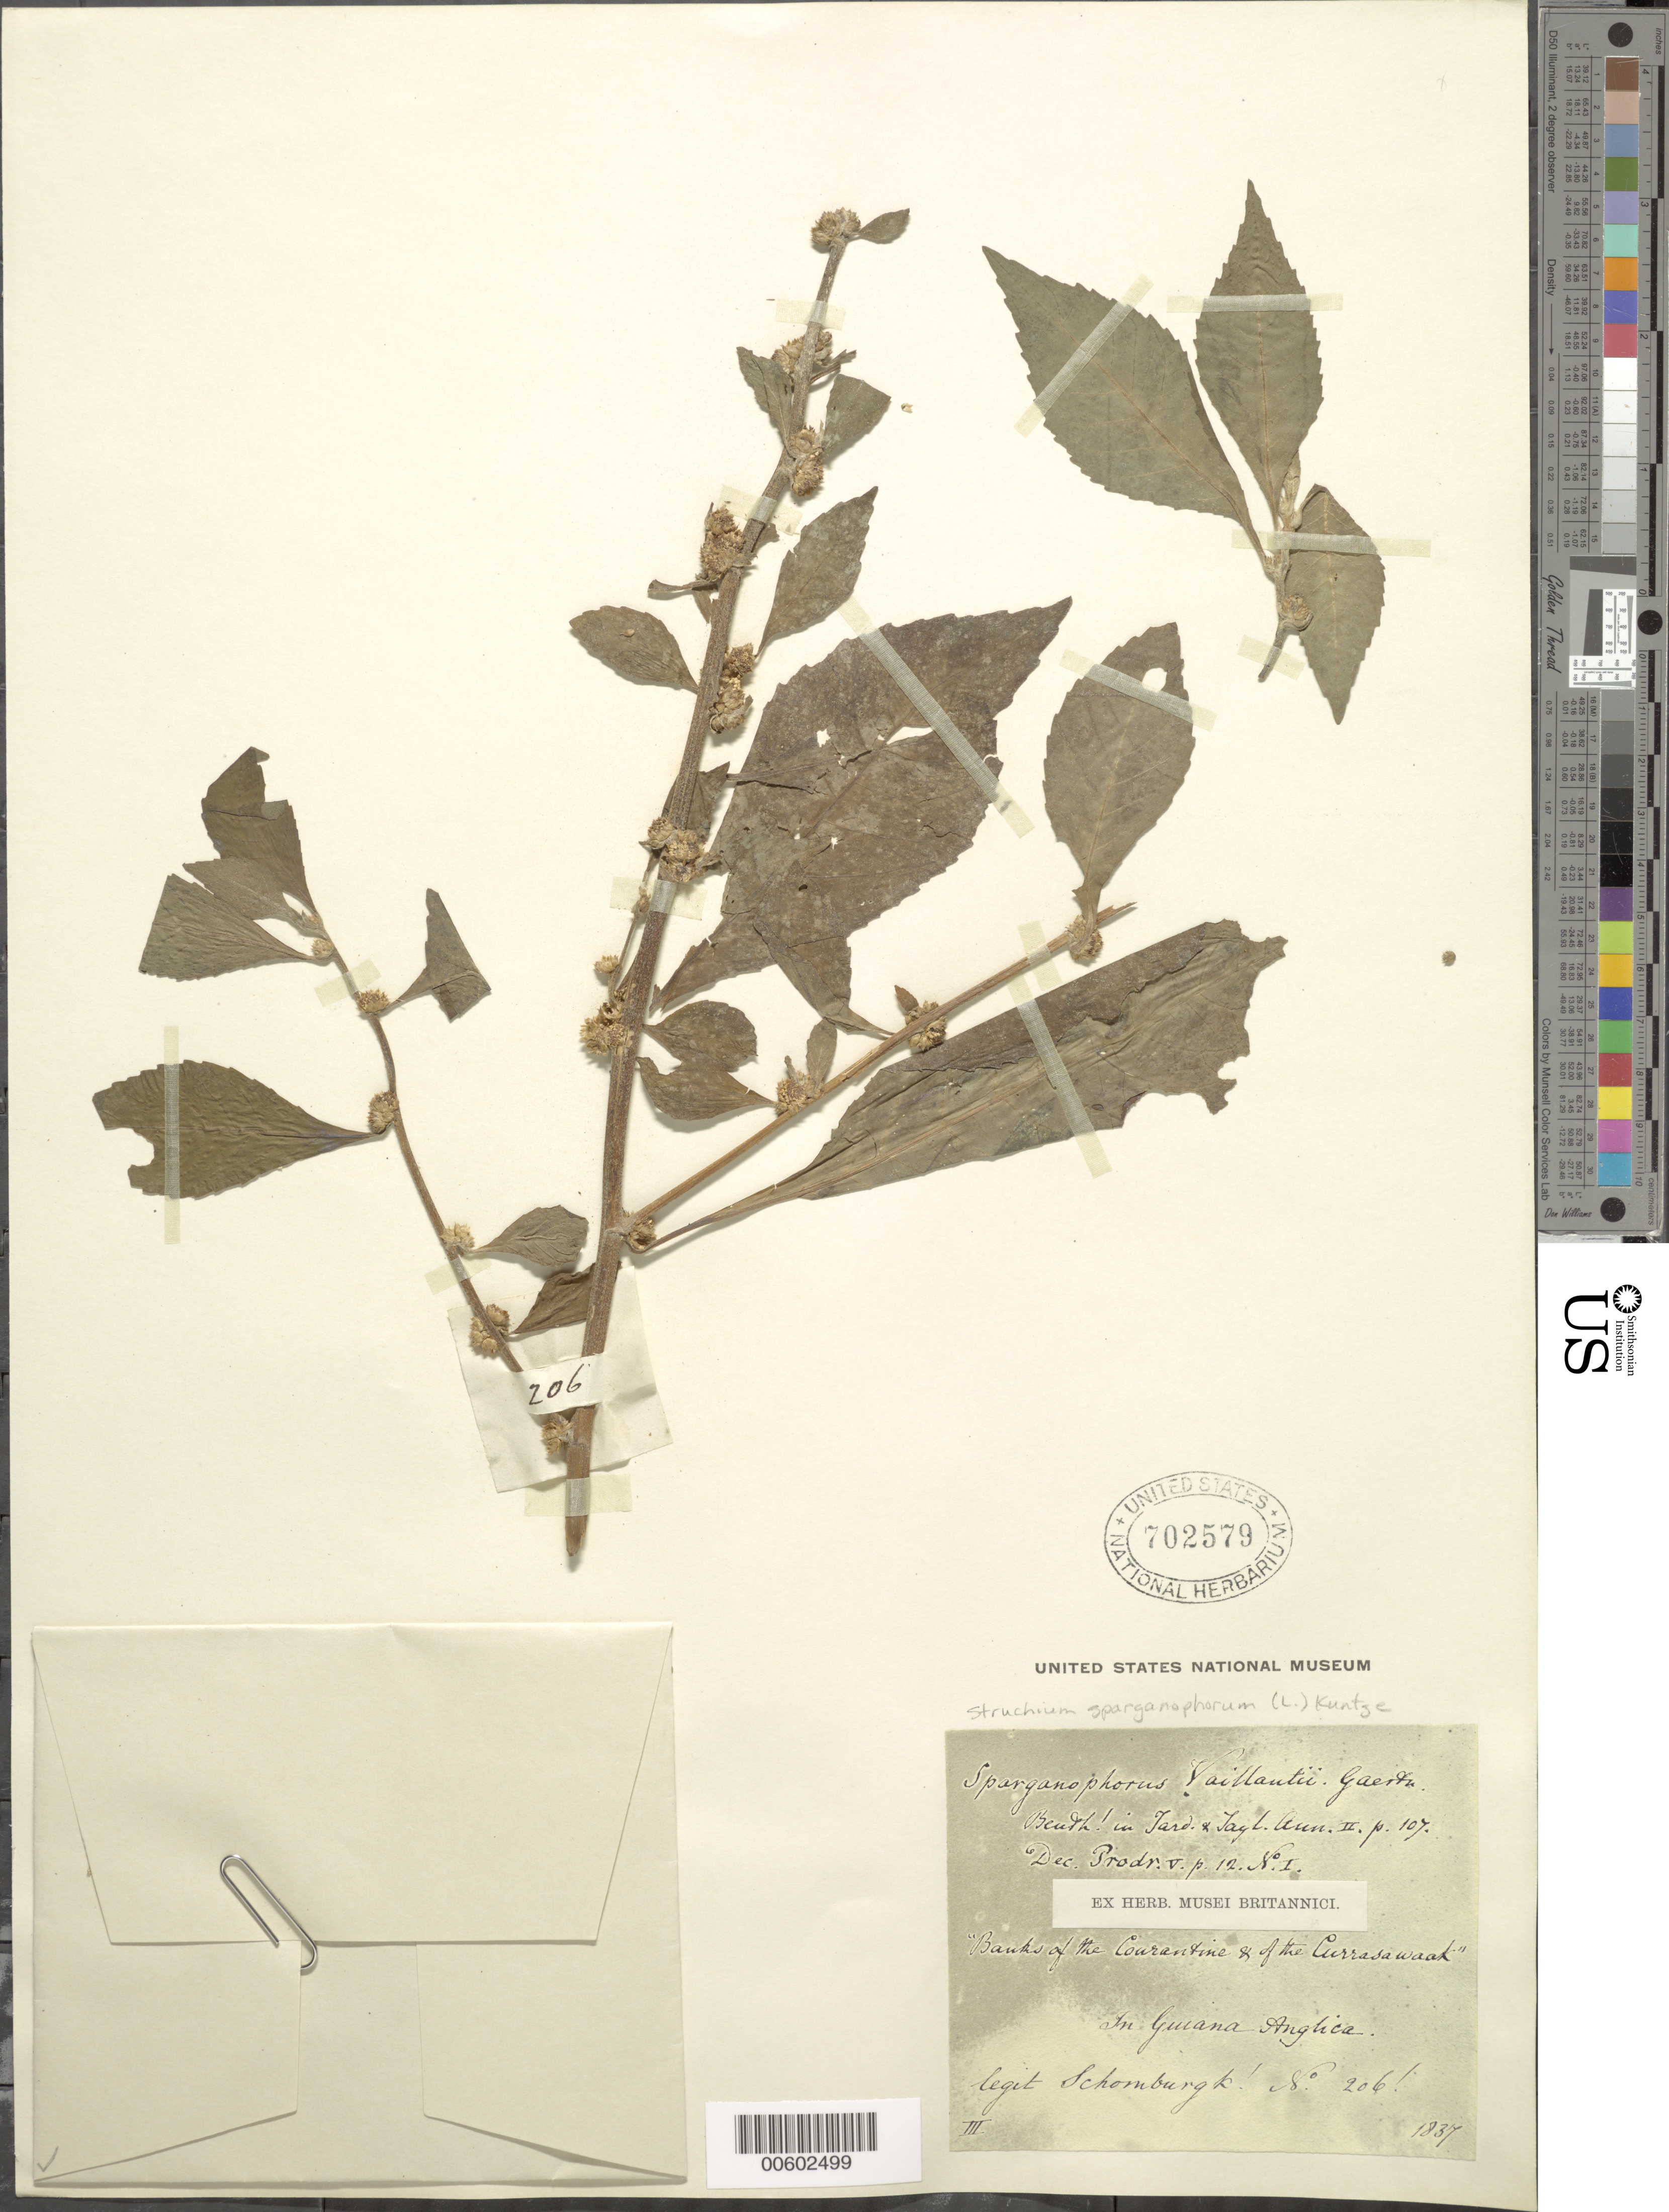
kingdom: Plantae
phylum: Tracheophyta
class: Magnoliopsida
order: Asterales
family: Asteraceae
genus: Struchium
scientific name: Struchium sparganophorum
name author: (L.) Kuntze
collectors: R. H. Schomburgk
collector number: I 206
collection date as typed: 1837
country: Guyana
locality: Banks of the Courantine and of the Currasawaak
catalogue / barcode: US 702579